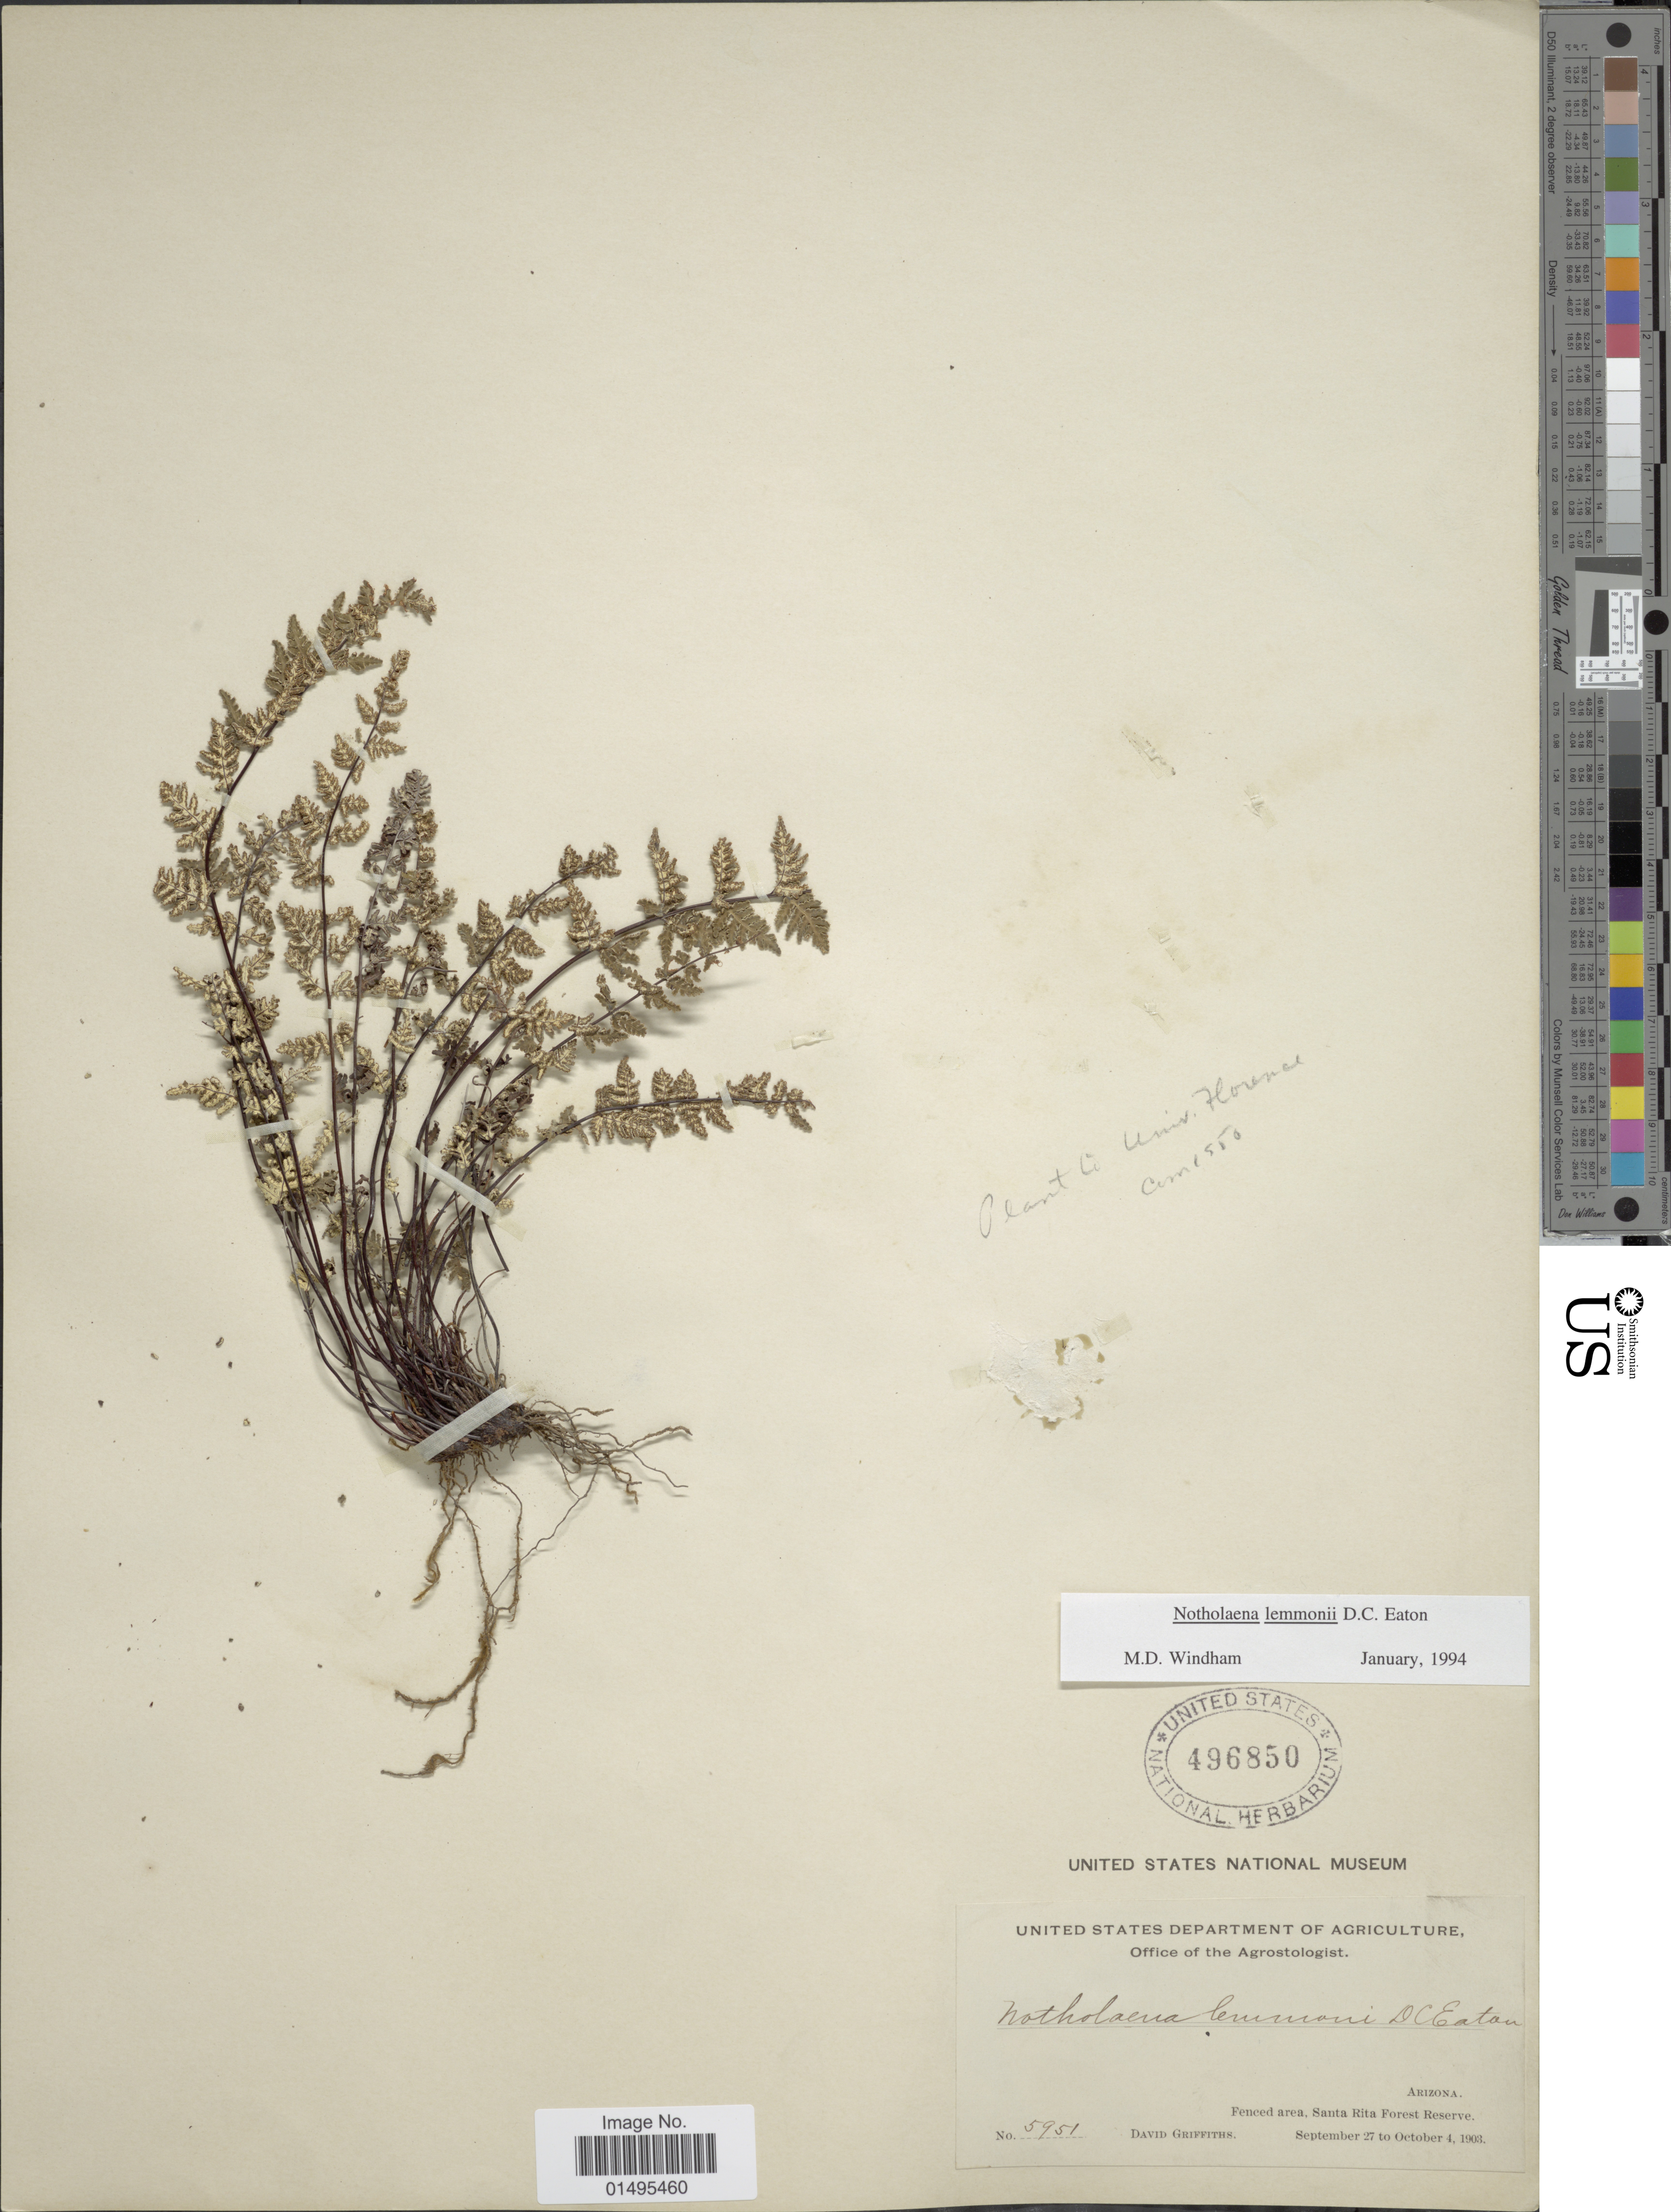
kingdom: Plantae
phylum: Tracheophyta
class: Polypodiopsida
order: Polypodiales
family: Pteridaceae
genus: Notholaena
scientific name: Notholaena lemmonii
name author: D.C. Eaton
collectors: D. Griffiths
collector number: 5951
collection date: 1903-09-27/1903-10-04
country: United States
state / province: Arizona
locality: Fenced area, Santa Rita Forest Reserve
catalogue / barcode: US 496850